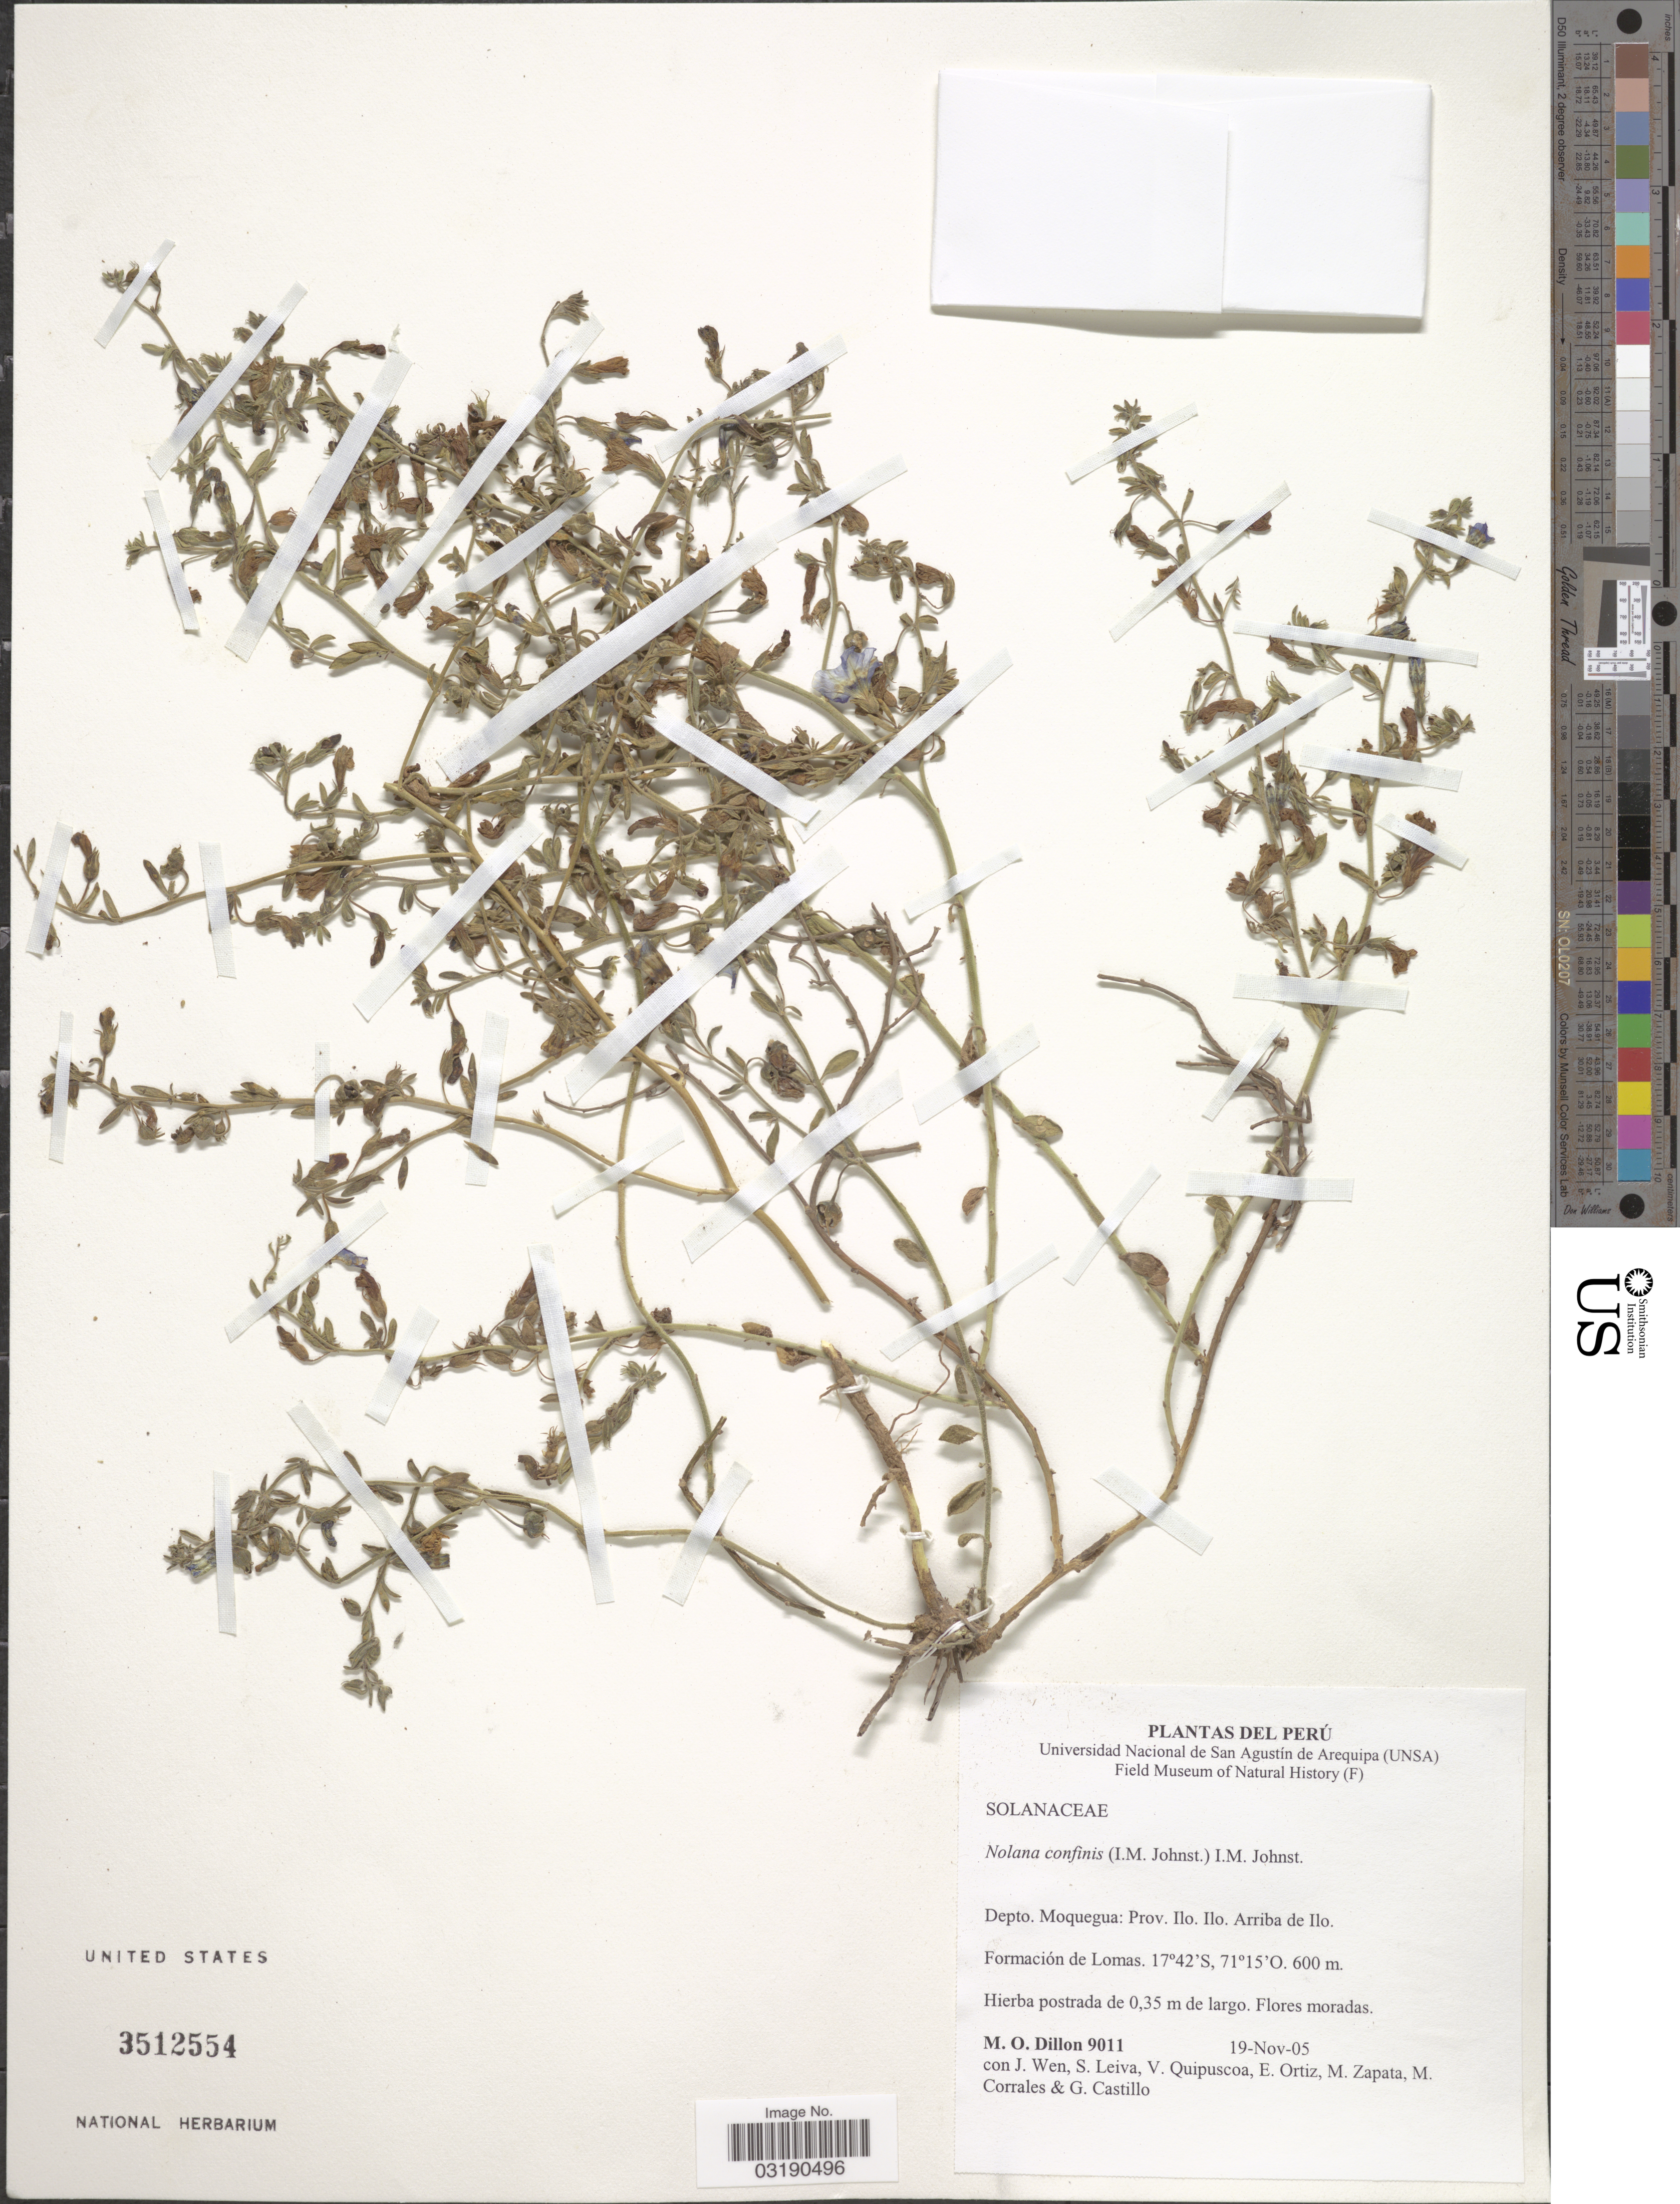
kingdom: Plantae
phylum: Tracheophyta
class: Magnoliopsida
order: Solanales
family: Solanaceae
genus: Nolana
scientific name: Nolana confinis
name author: (I.M. Johnst.) I.M. Johnst.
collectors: M. O. Dillon, J. Wen, S. Leiva, V. Quipuscoa & et al.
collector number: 9011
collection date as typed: Transcribed d/m/y: 19/11/5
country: Peru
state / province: Moquegua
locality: Depto. Moquegua: Prov. Ilo. Ilo. Arriba de Ilo.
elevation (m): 600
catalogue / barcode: US 3512554